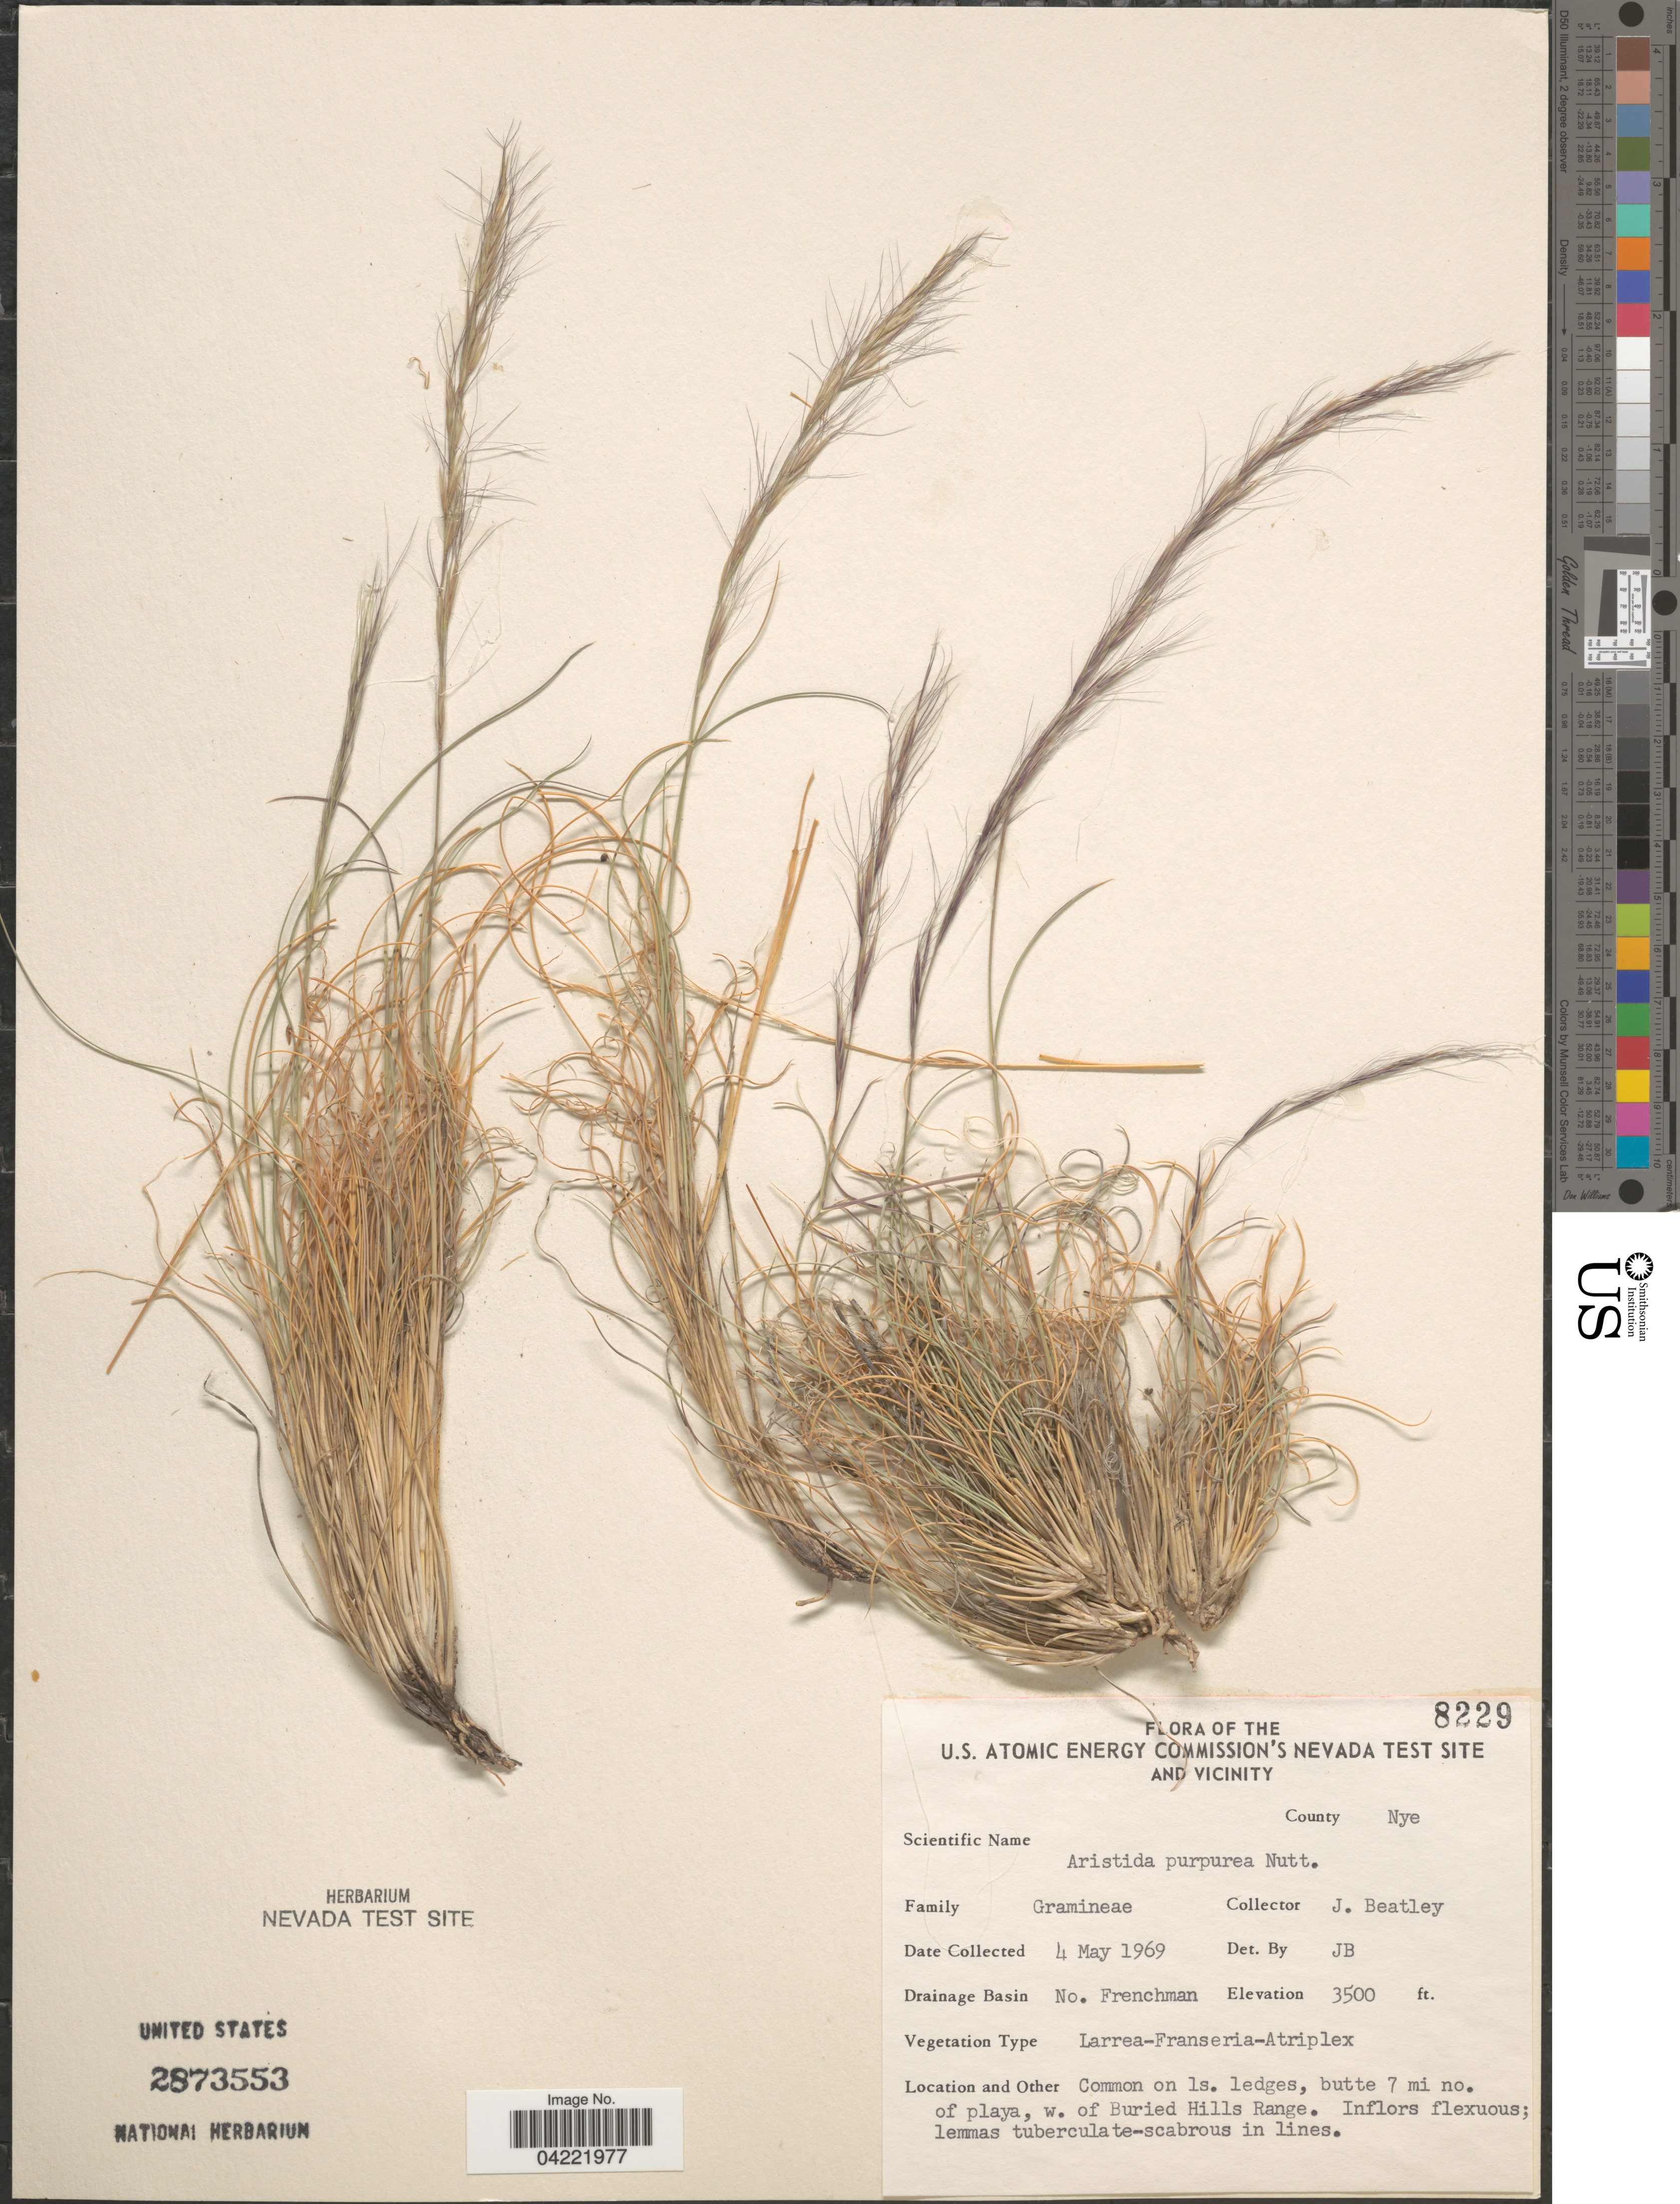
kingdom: Plantae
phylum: Tracheophyta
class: Liliopsida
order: Poales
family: Poaceae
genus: Aristida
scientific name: Aristida purpurea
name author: Nutt.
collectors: J. C. Beatley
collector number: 8229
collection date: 1969-05-04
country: United States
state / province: Nevada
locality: U.S. Atomic Energy Commission's Nevada Test Site And Vicinity. County Nye. Drainage Basin No. Frenchman. Common on ls. ledges, butte 7 mi no. of playa, w. of Buried Hills Range.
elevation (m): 1067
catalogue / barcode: US 2873553